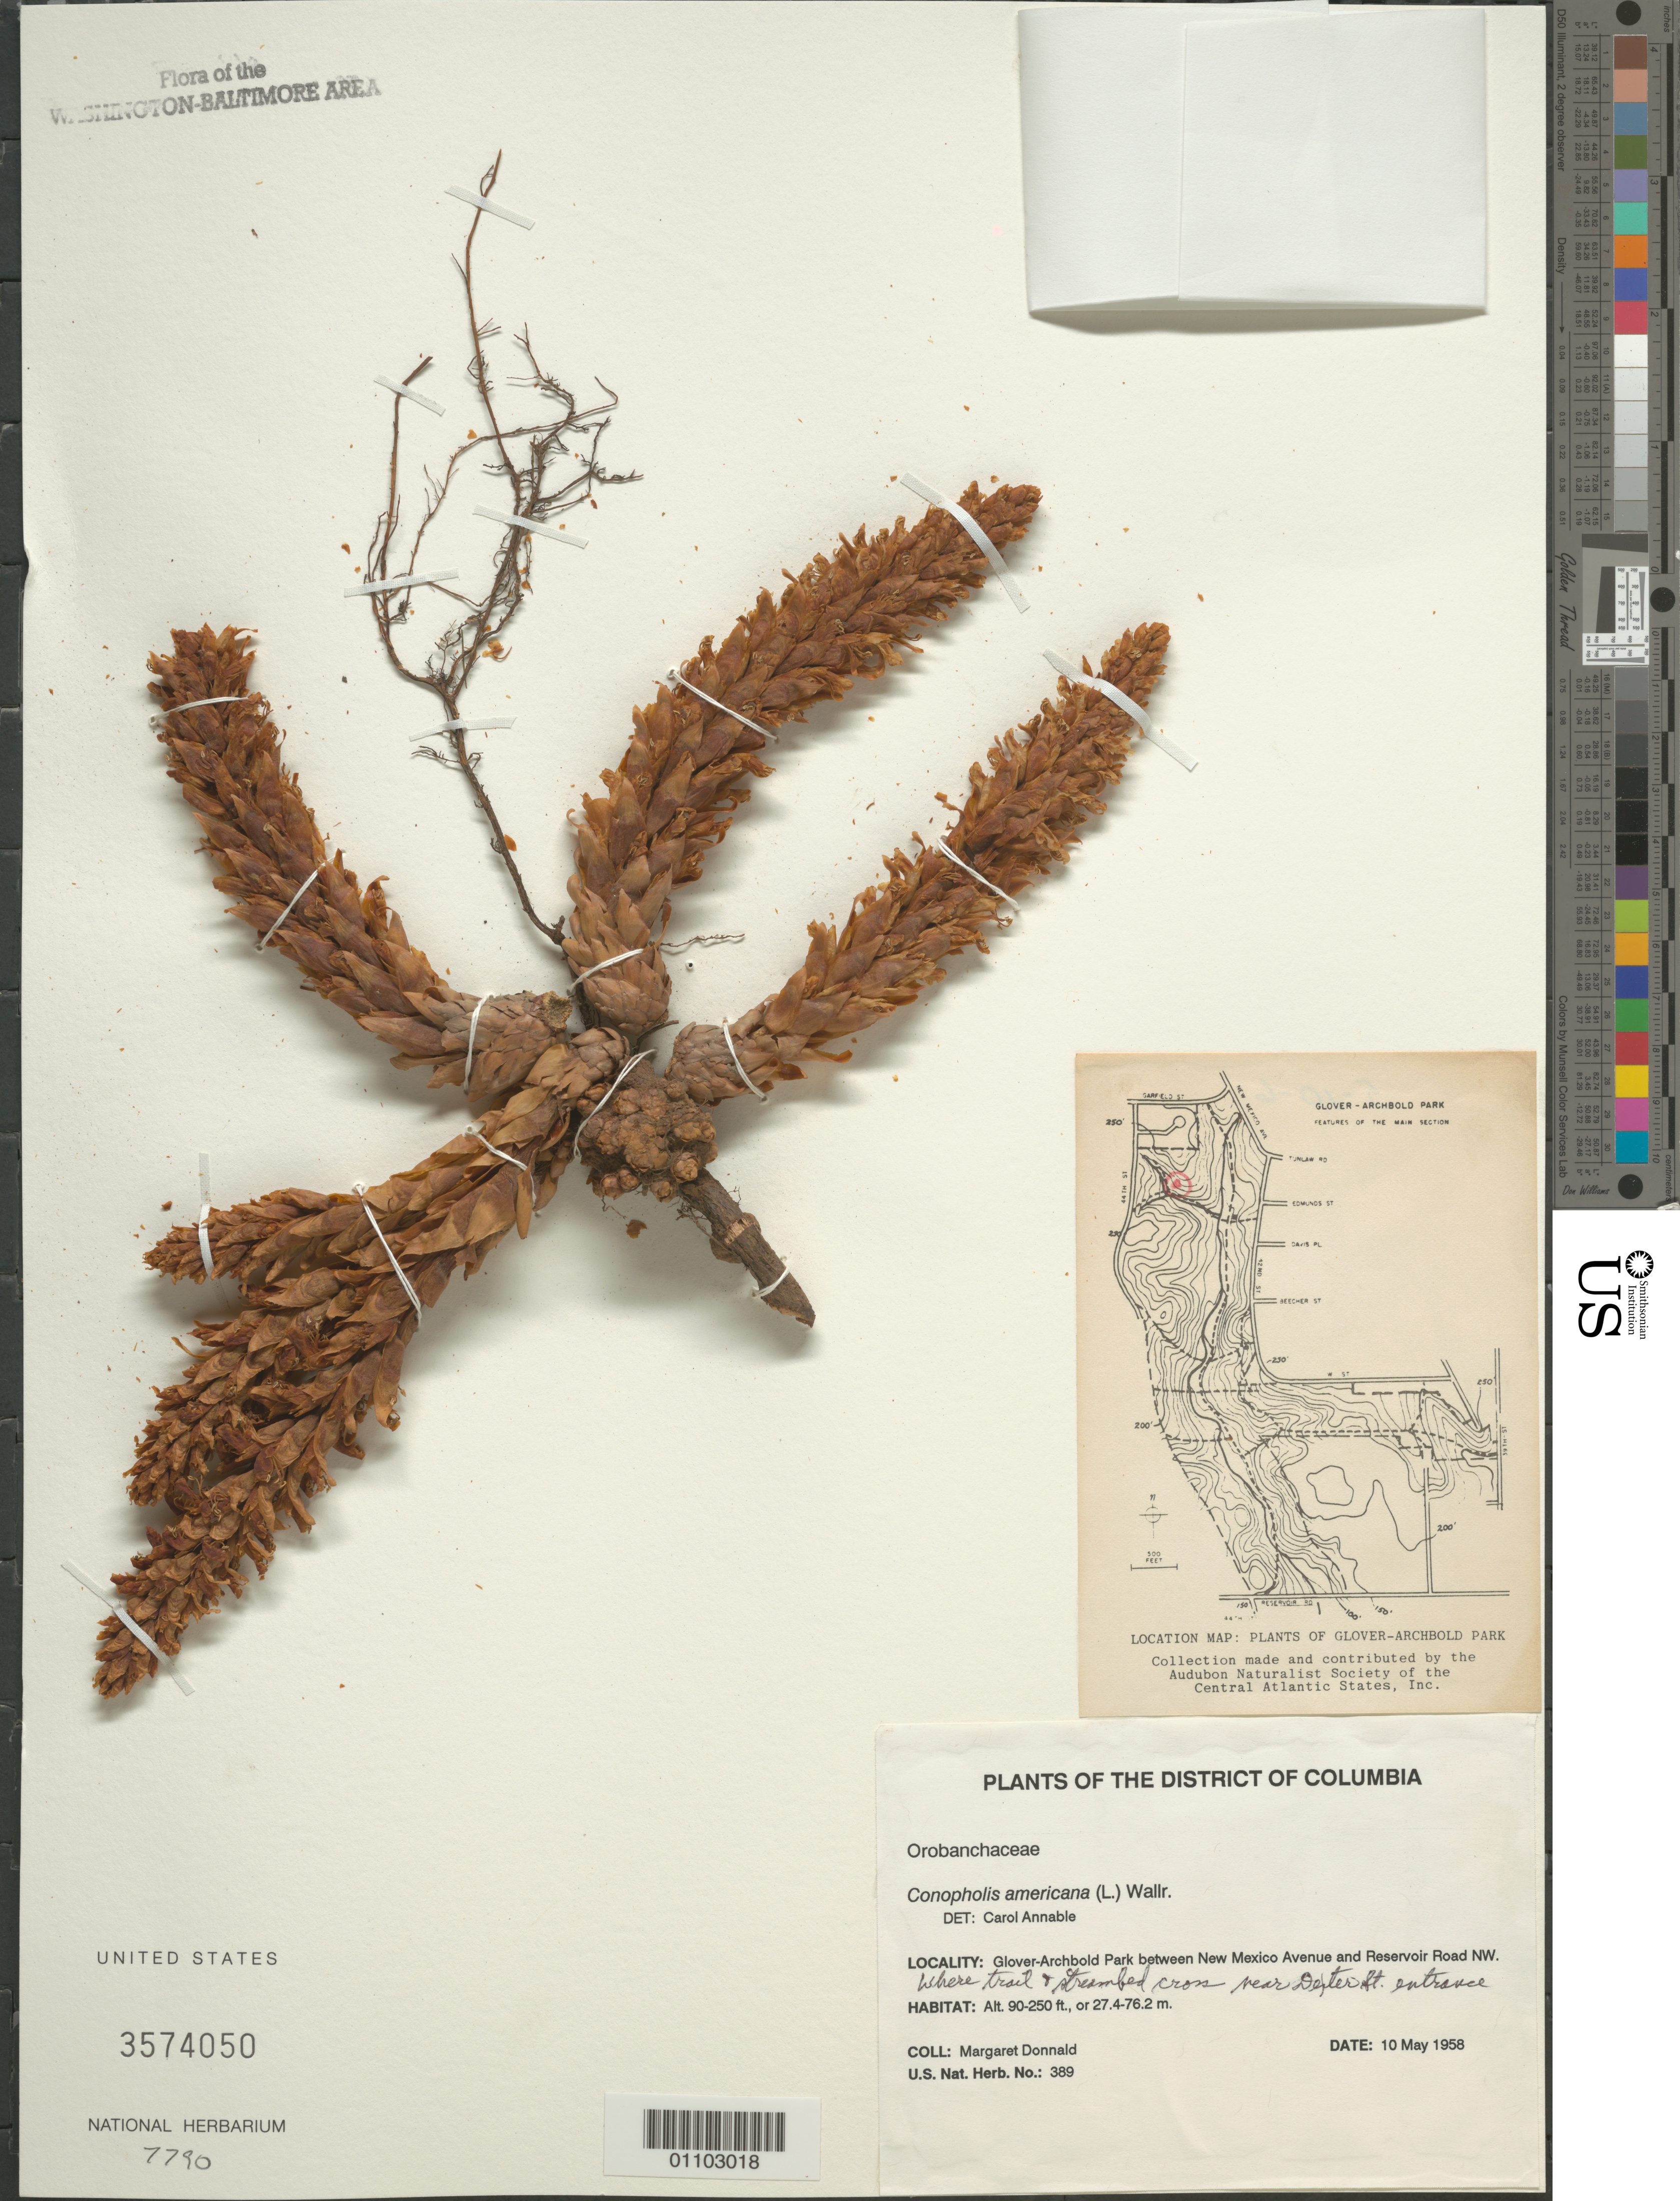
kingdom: Plantae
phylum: Tracheophyta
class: Magnoliopsida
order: Lamiales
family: Orobanchaceae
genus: Conopholis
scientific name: Conopholis americana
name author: (L. f.) Wallr.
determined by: Annable, C. R.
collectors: M. Donnald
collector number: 389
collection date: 1958-05-10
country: United States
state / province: District of Columbia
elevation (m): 27.4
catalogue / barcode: US 3574050